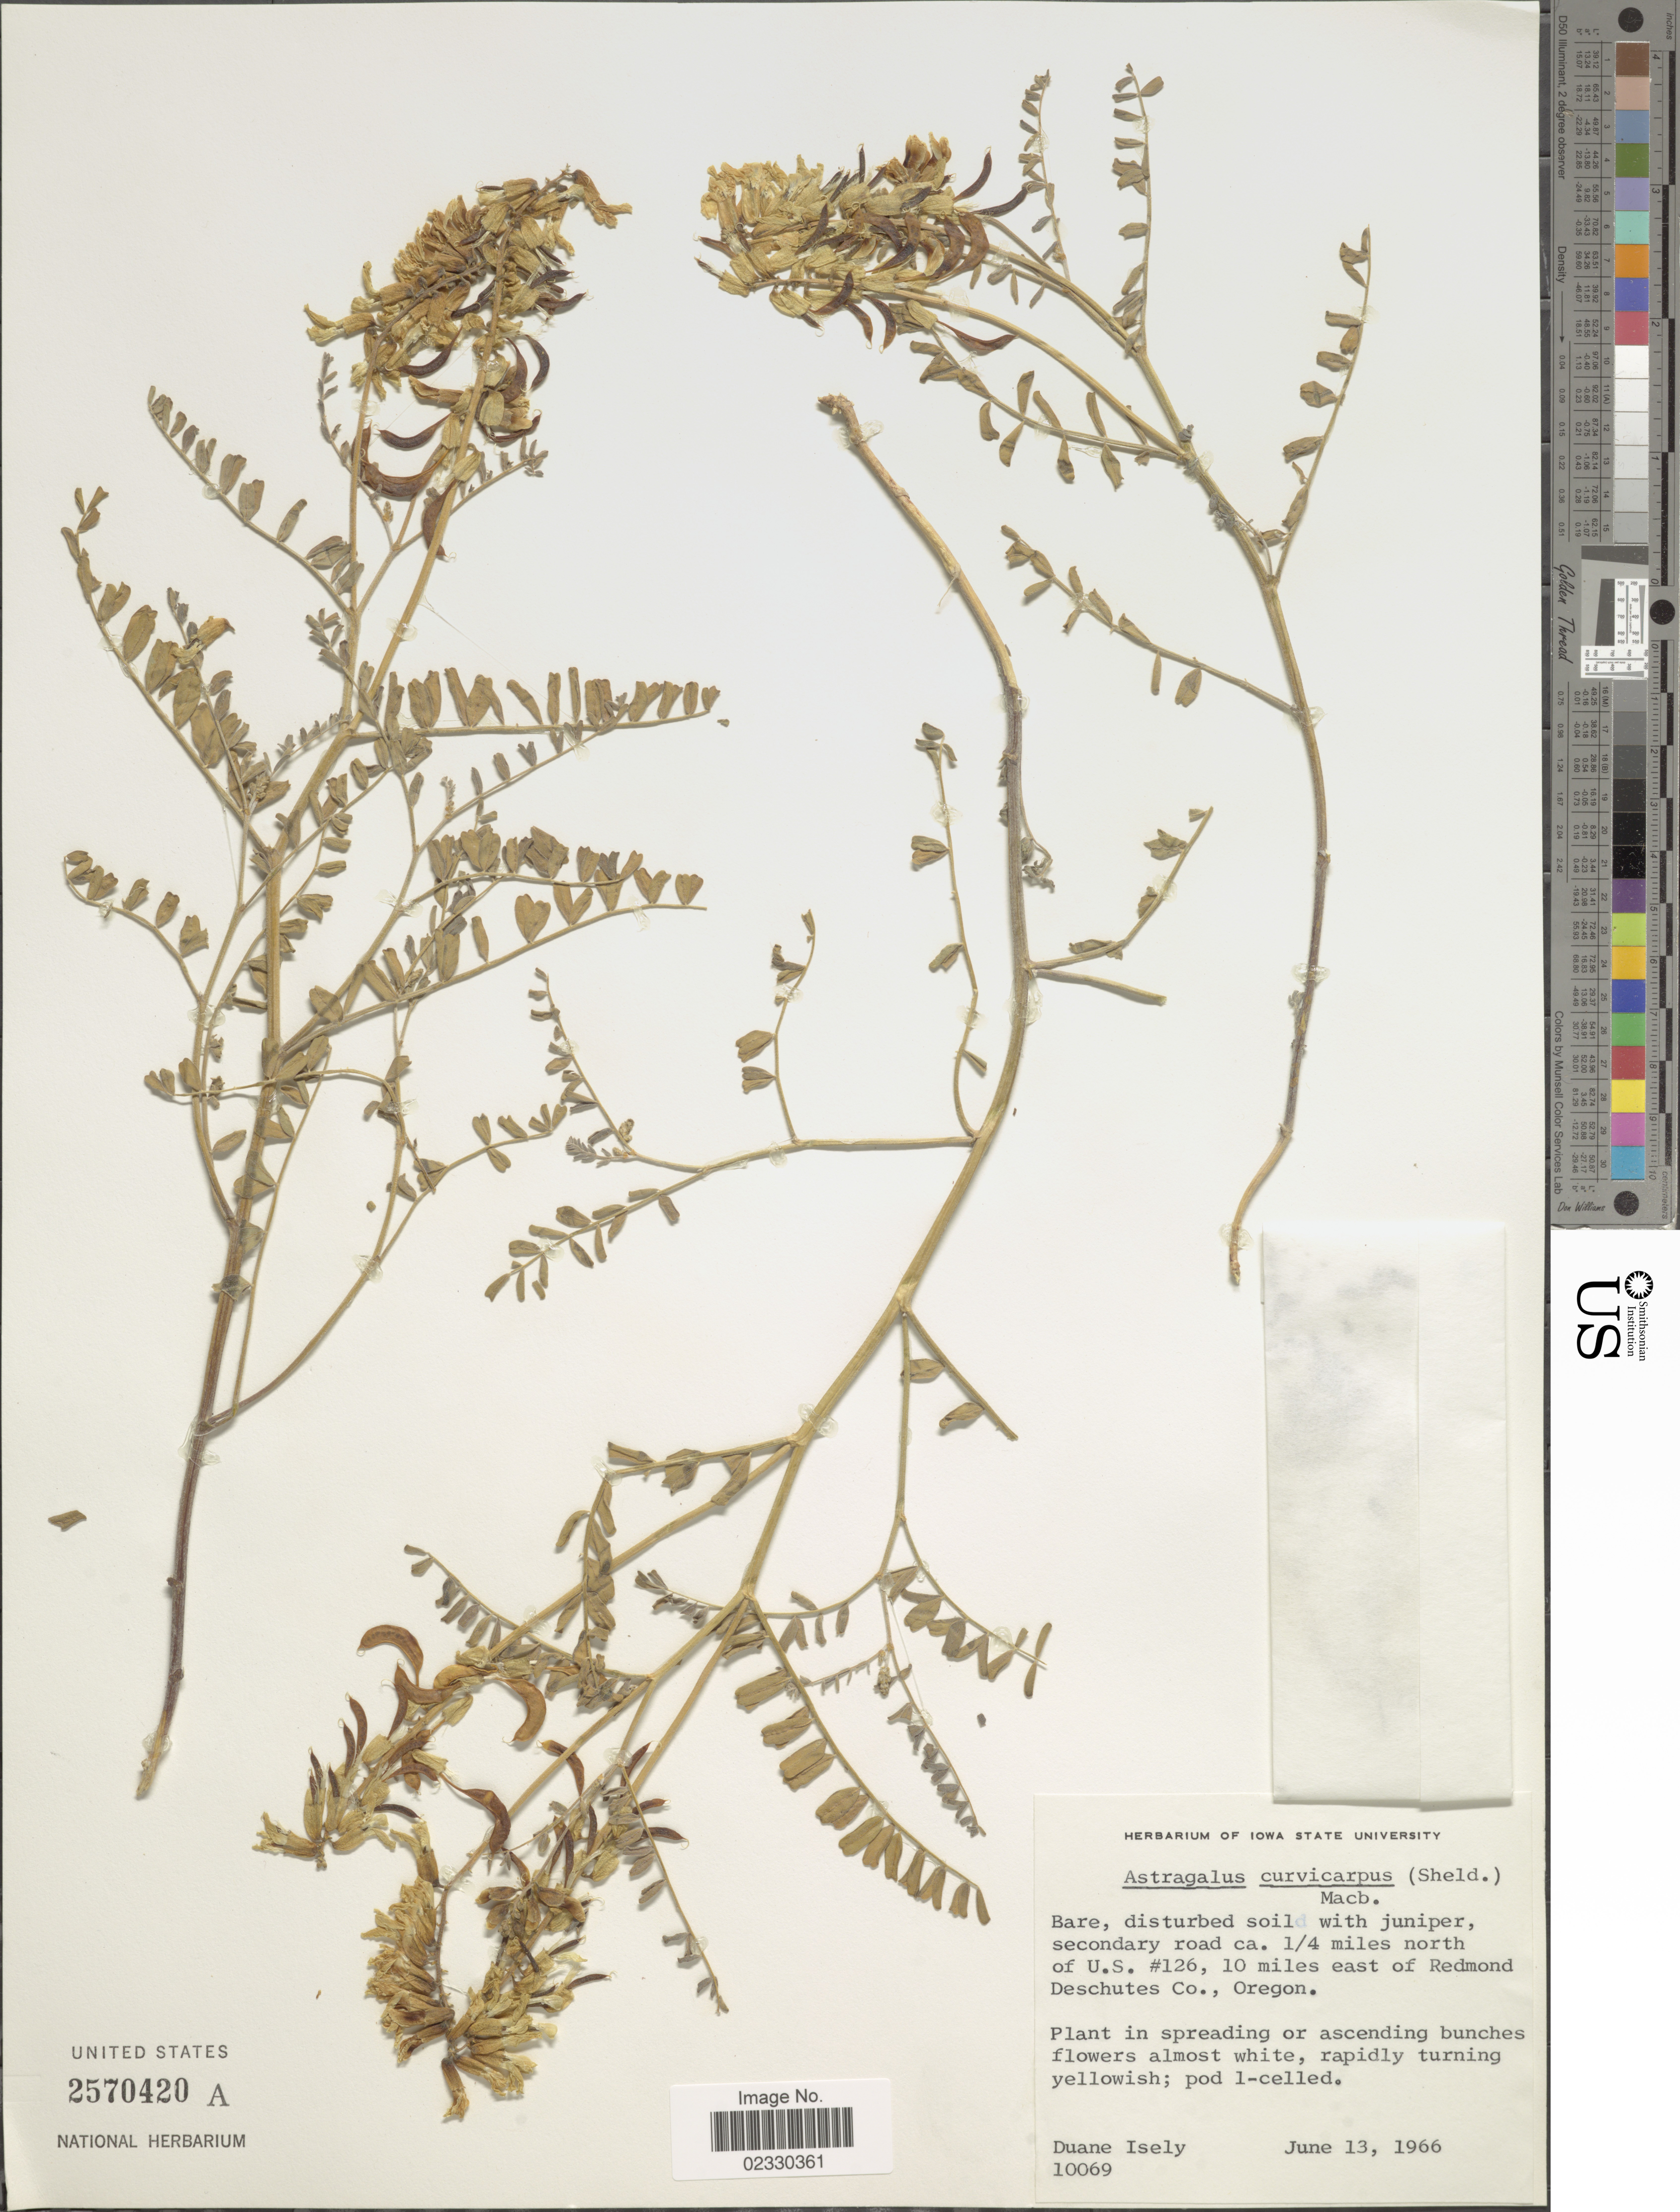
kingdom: Plantae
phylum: Tracheophyta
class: Magnoliopsida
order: Fabales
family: Fabaceae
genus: Astragalus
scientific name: Astragalus curvicarpus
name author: (A. Heller) J.F. Macbr.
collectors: D. Isely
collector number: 10069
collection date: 1966-06-13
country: United States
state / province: Oregon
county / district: Deschutes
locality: Secondary road ca. 1/4 miles north of U.S. #126, 10 miles east of Redmond Deschutes Co.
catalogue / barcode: US 2570420A